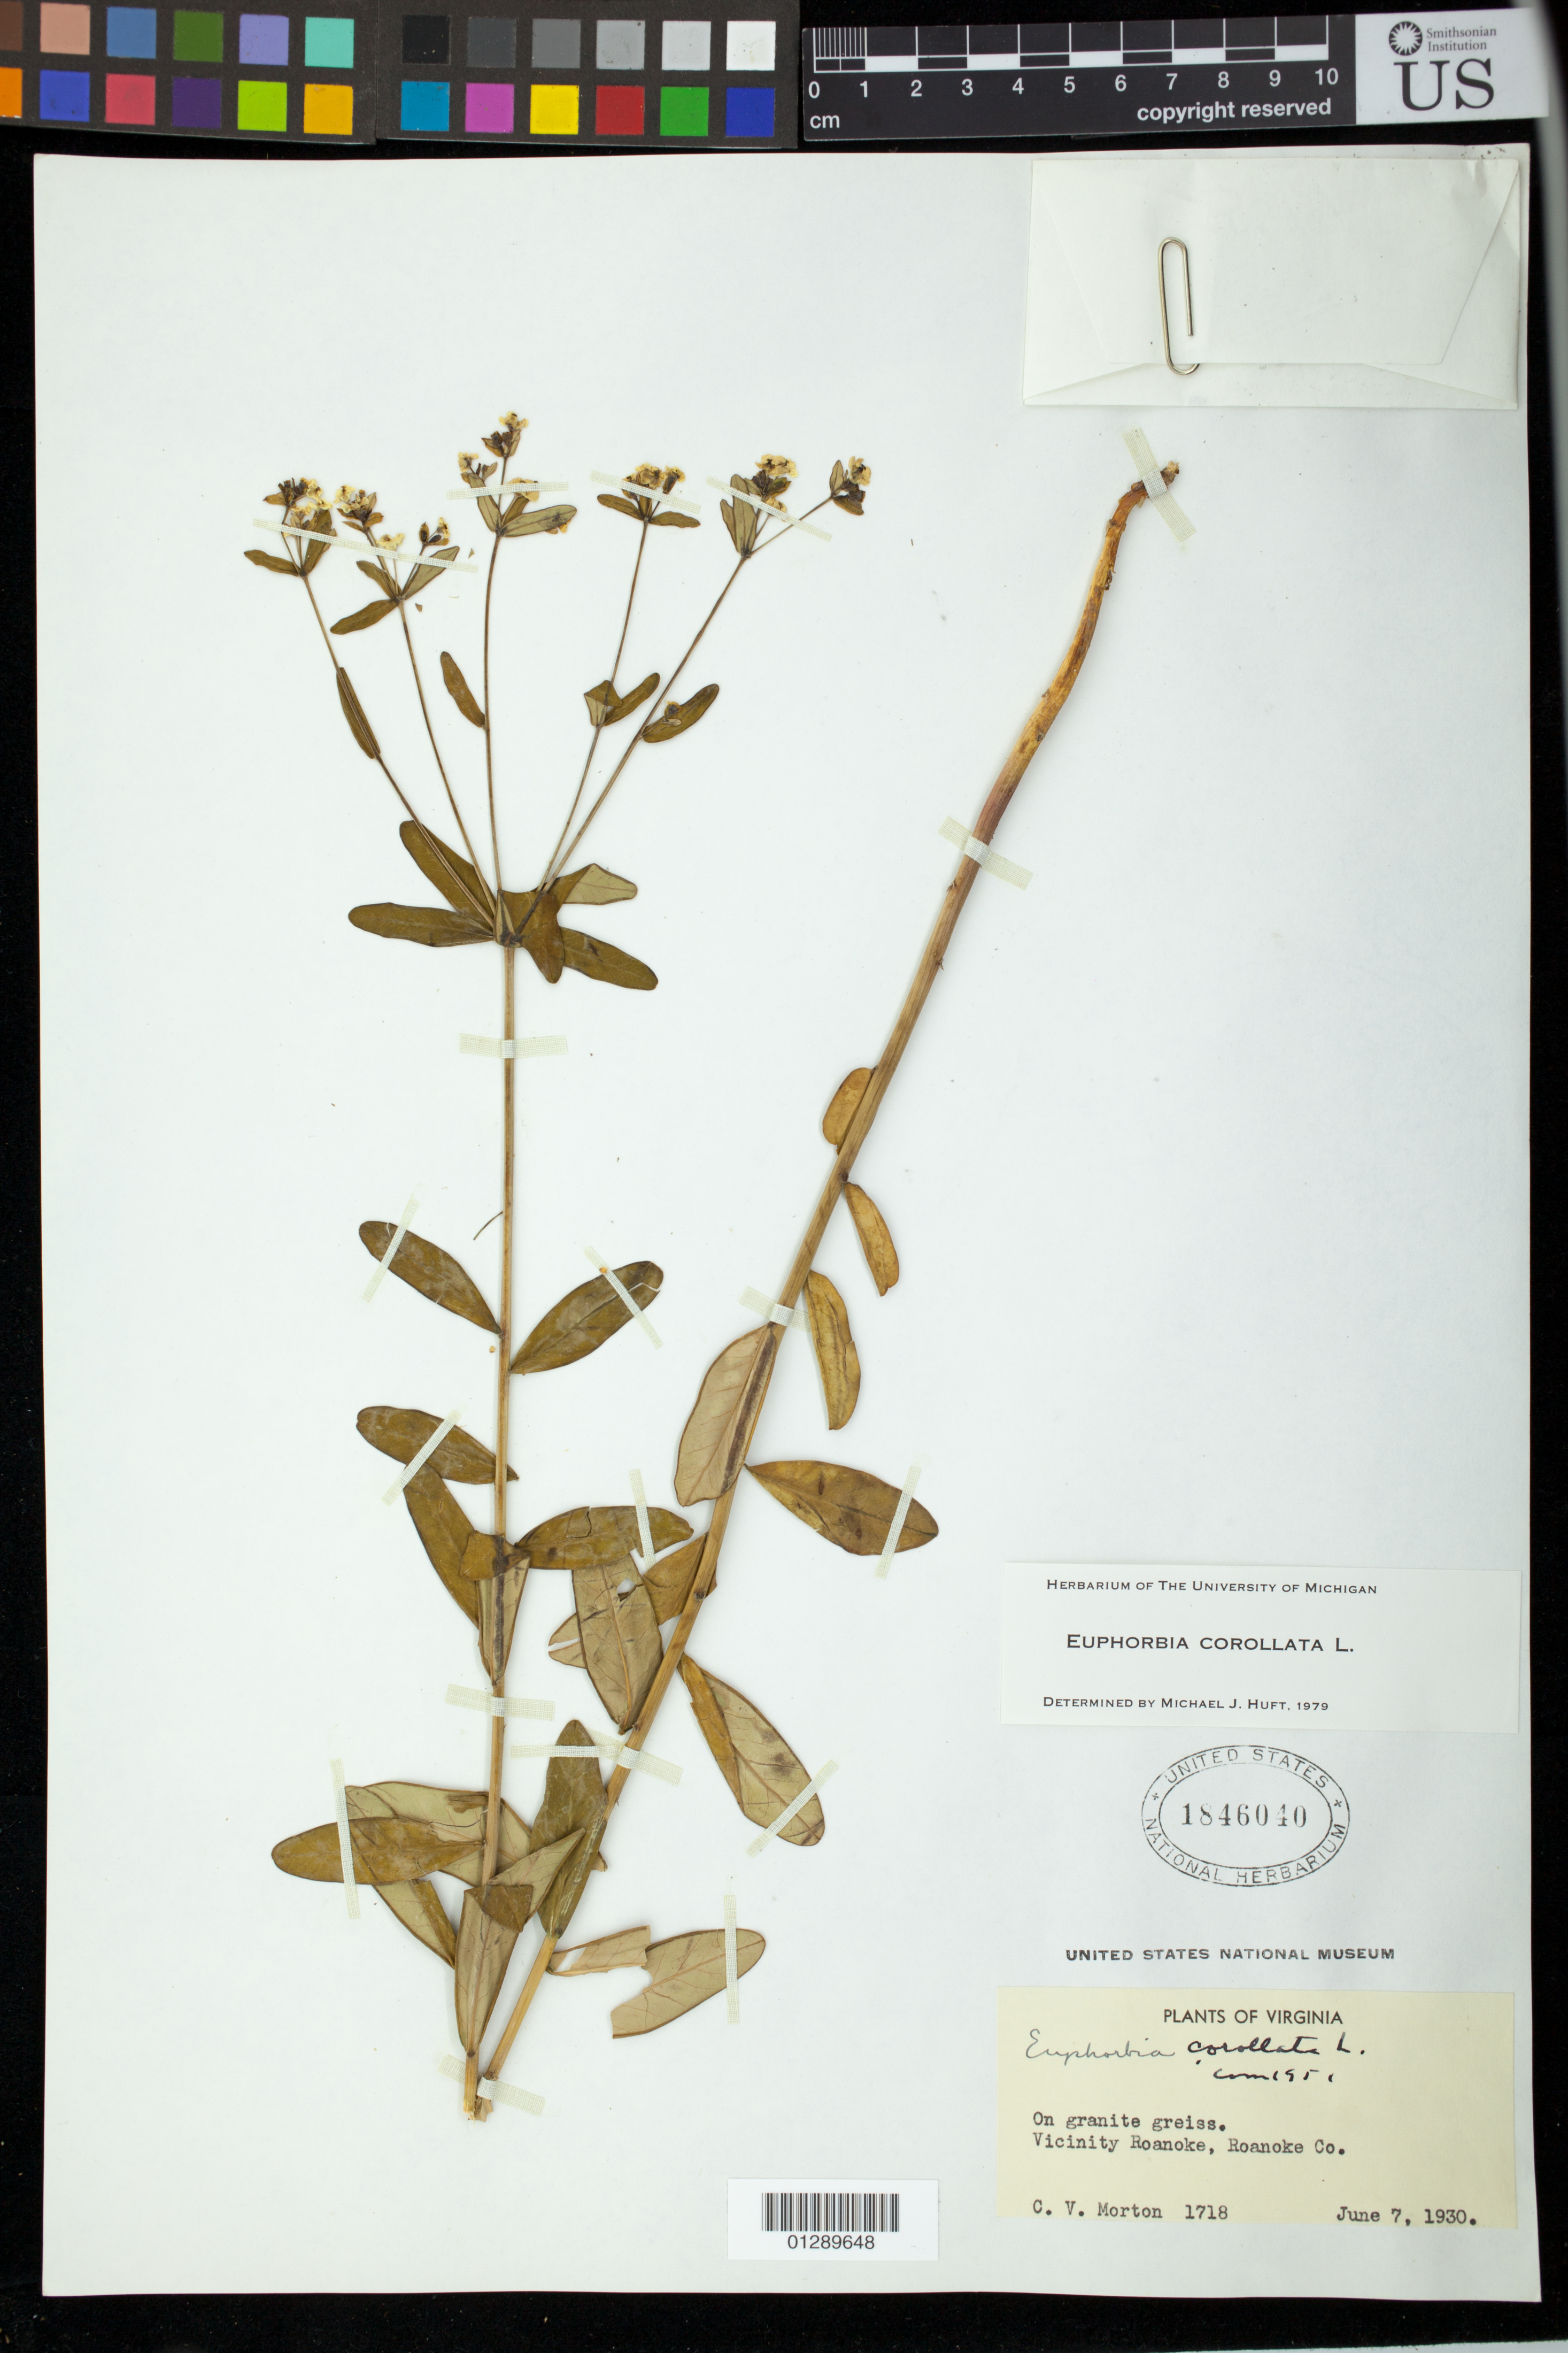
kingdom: Plantae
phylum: Tracheophyta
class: Magnoliopsida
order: Malpighiales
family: Euphorbiaceae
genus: Euphorbia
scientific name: Euphorbia corollata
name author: L.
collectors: C. V. Morton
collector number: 1718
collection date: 1930-06-07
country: United States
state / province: Virginia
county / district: Roanoke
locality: Vicinity Roanoke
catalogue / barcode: US 1846040